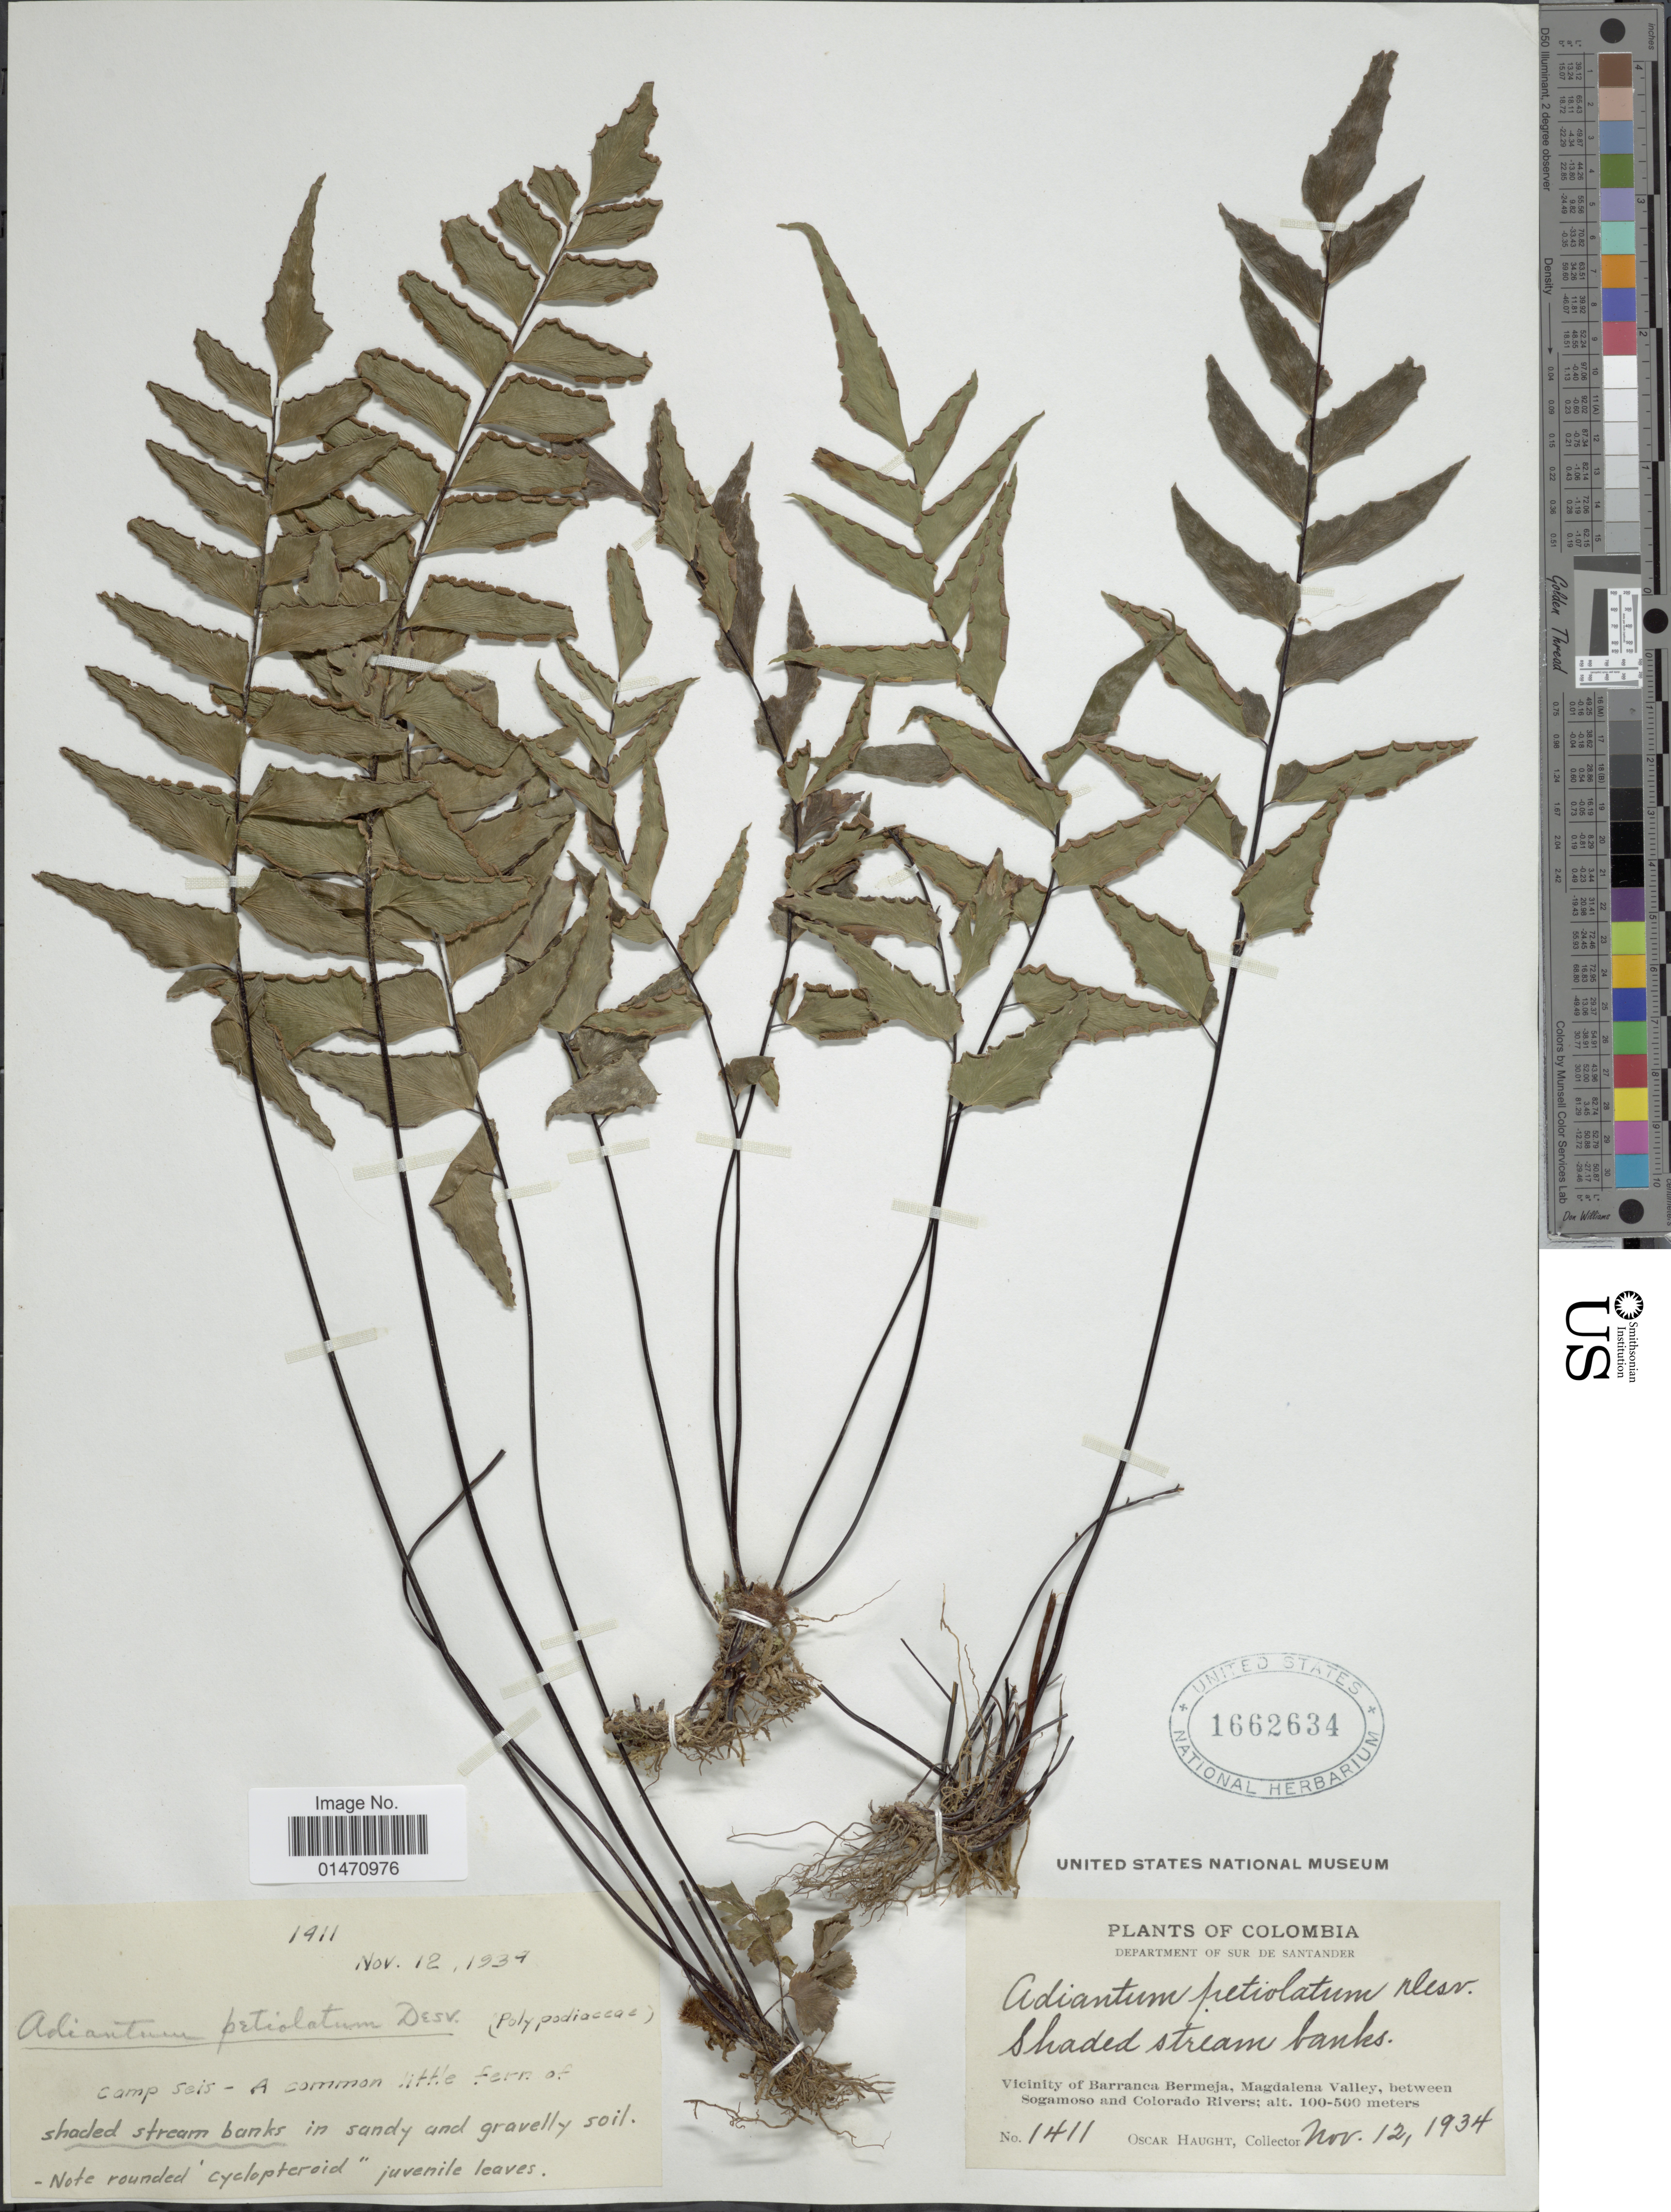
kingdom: Plantae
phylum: Tracheophyta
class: Polypodiopsida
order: Polypodiales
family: Pteridaceae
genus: Adiantum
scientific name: Adiantum petiolatum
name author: Desv.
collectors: O. L. Haught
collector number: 1411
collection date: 1934-11-12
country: Colombia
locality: Department of Sur de Santander, Vicinity of Barranca Bermeja, Magdalena Valley, between Sogamoso and Colorado Rivers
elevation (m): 100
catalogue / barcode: US 1662634